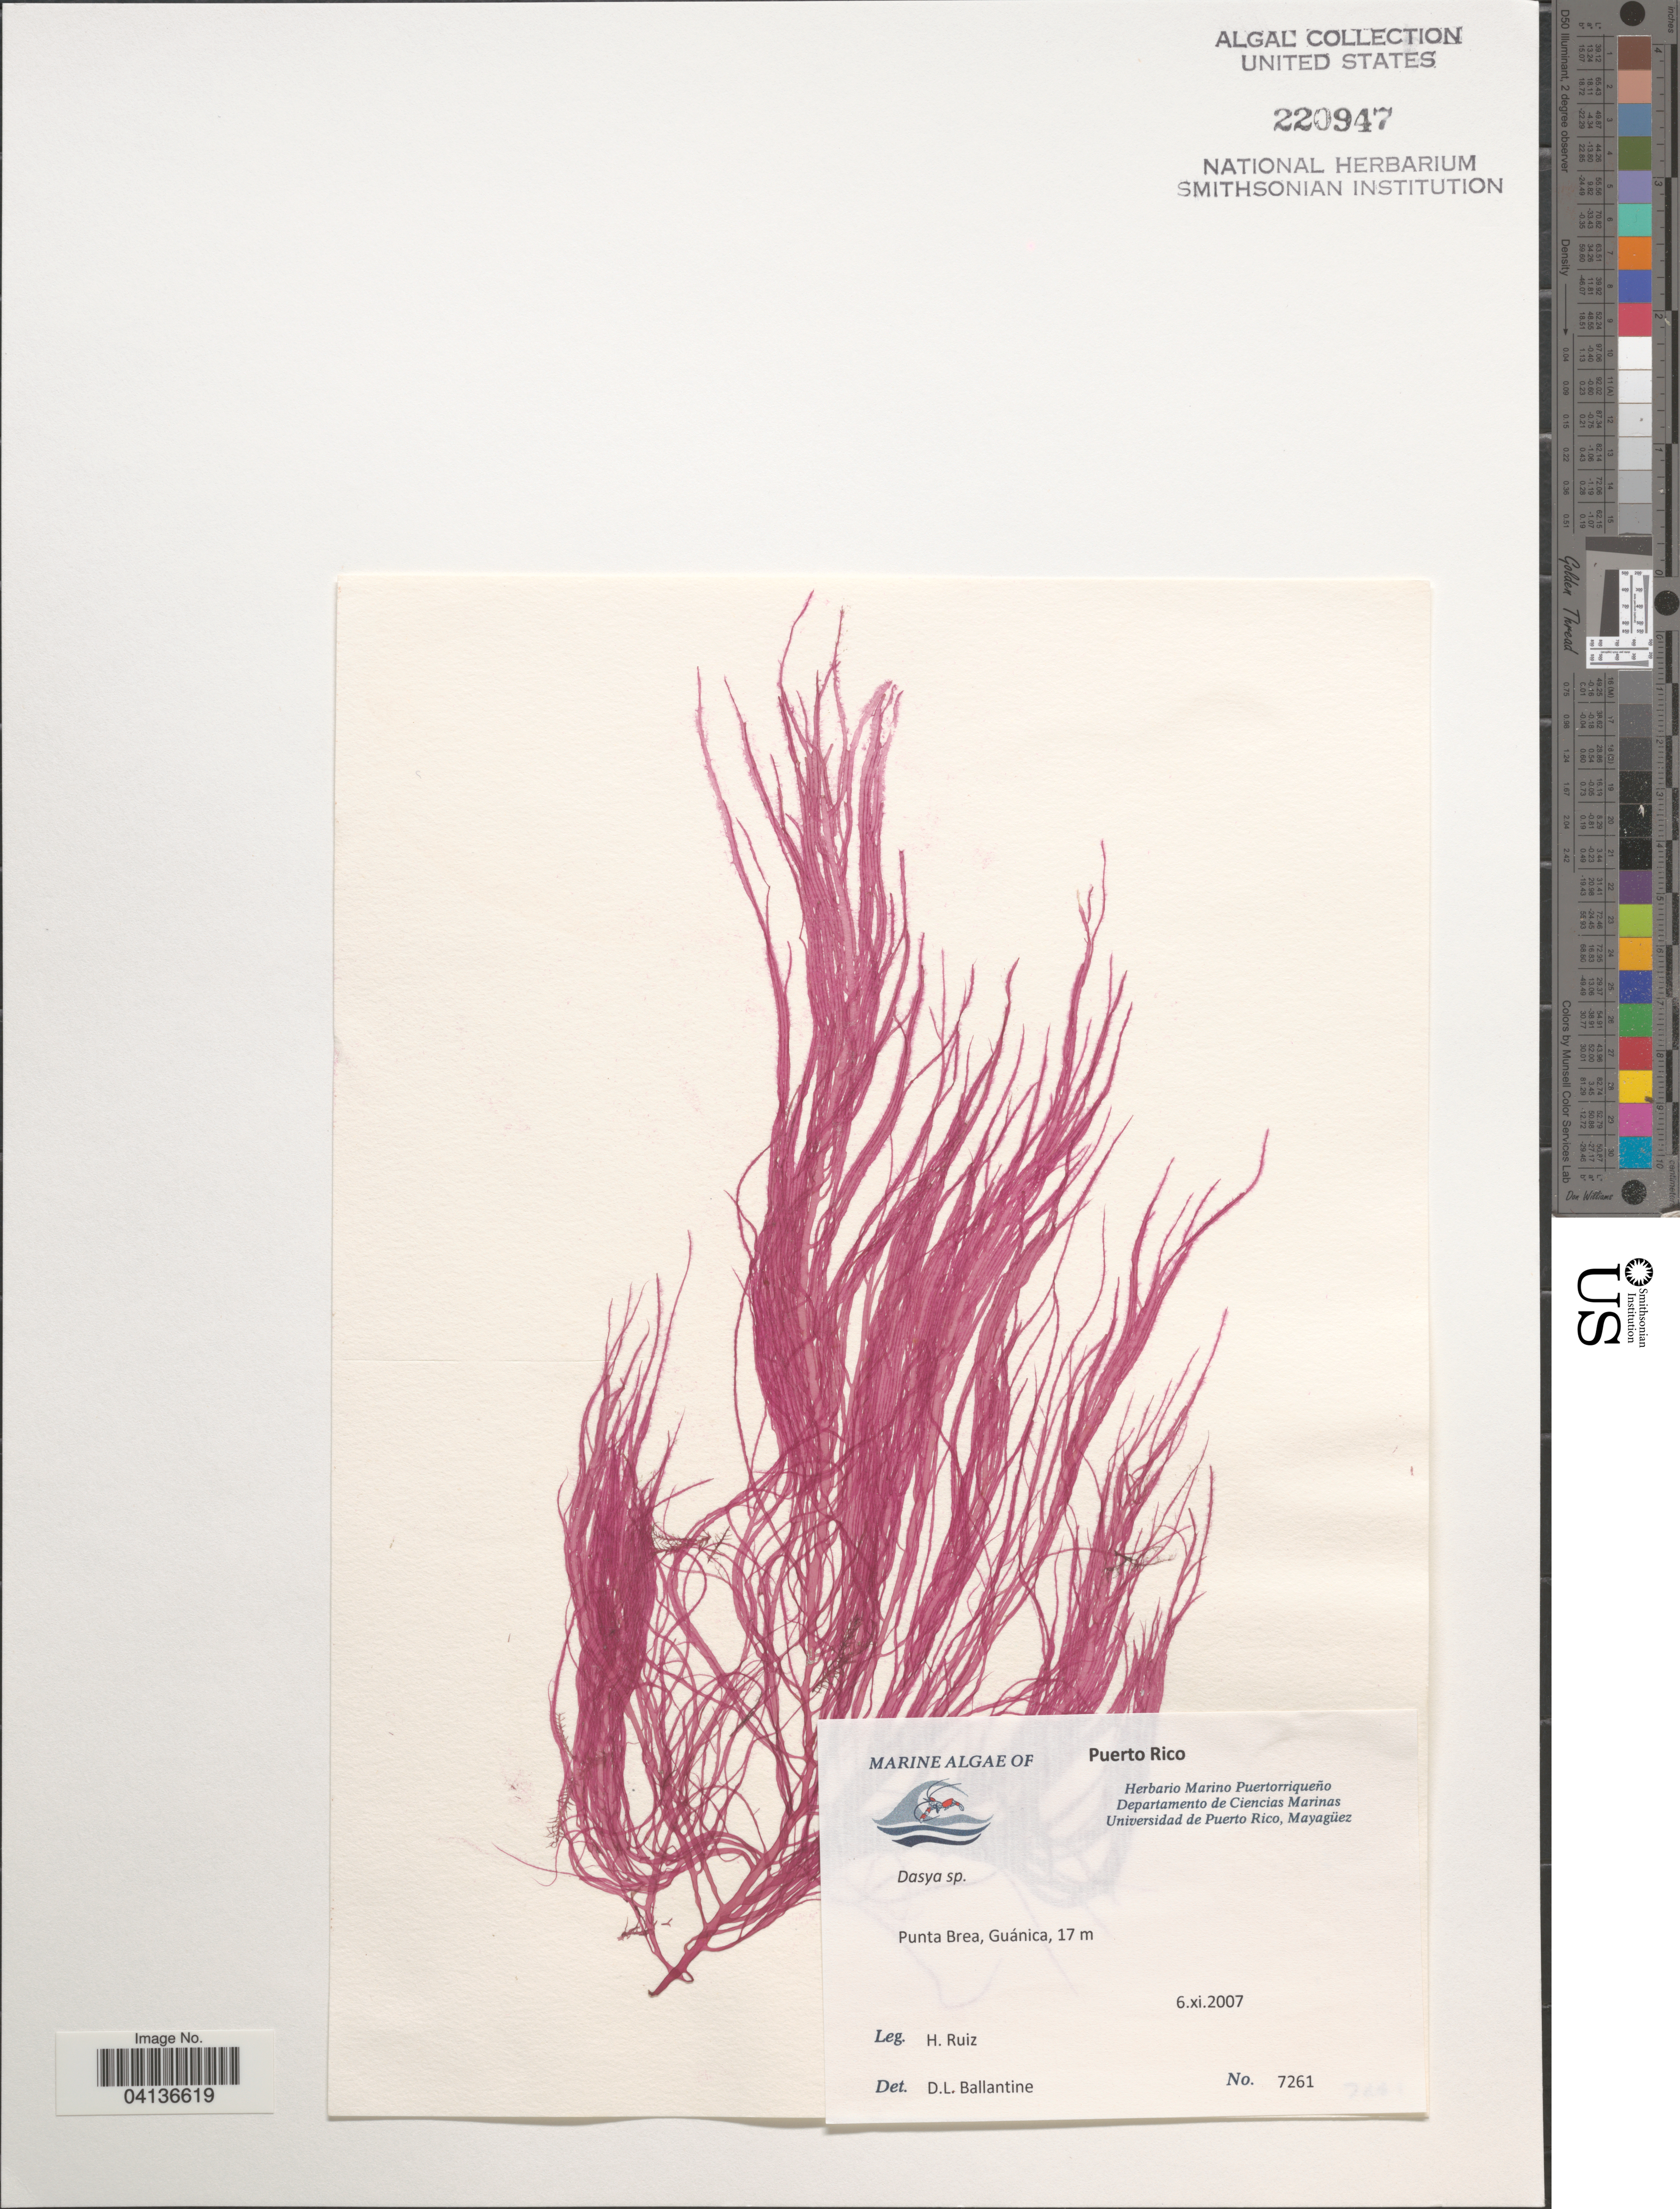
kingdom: Plantae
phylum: Rhodophyta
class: Florideophyceae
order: Ceramiales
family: Dasyaceae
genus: Dasya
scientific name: Dasya sp.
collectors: H. Ruiz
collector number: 7261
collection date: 2007-11-06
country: Puerto Rico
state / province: Guánica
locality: Punta Brea.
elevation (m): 17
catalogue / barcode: US 220947